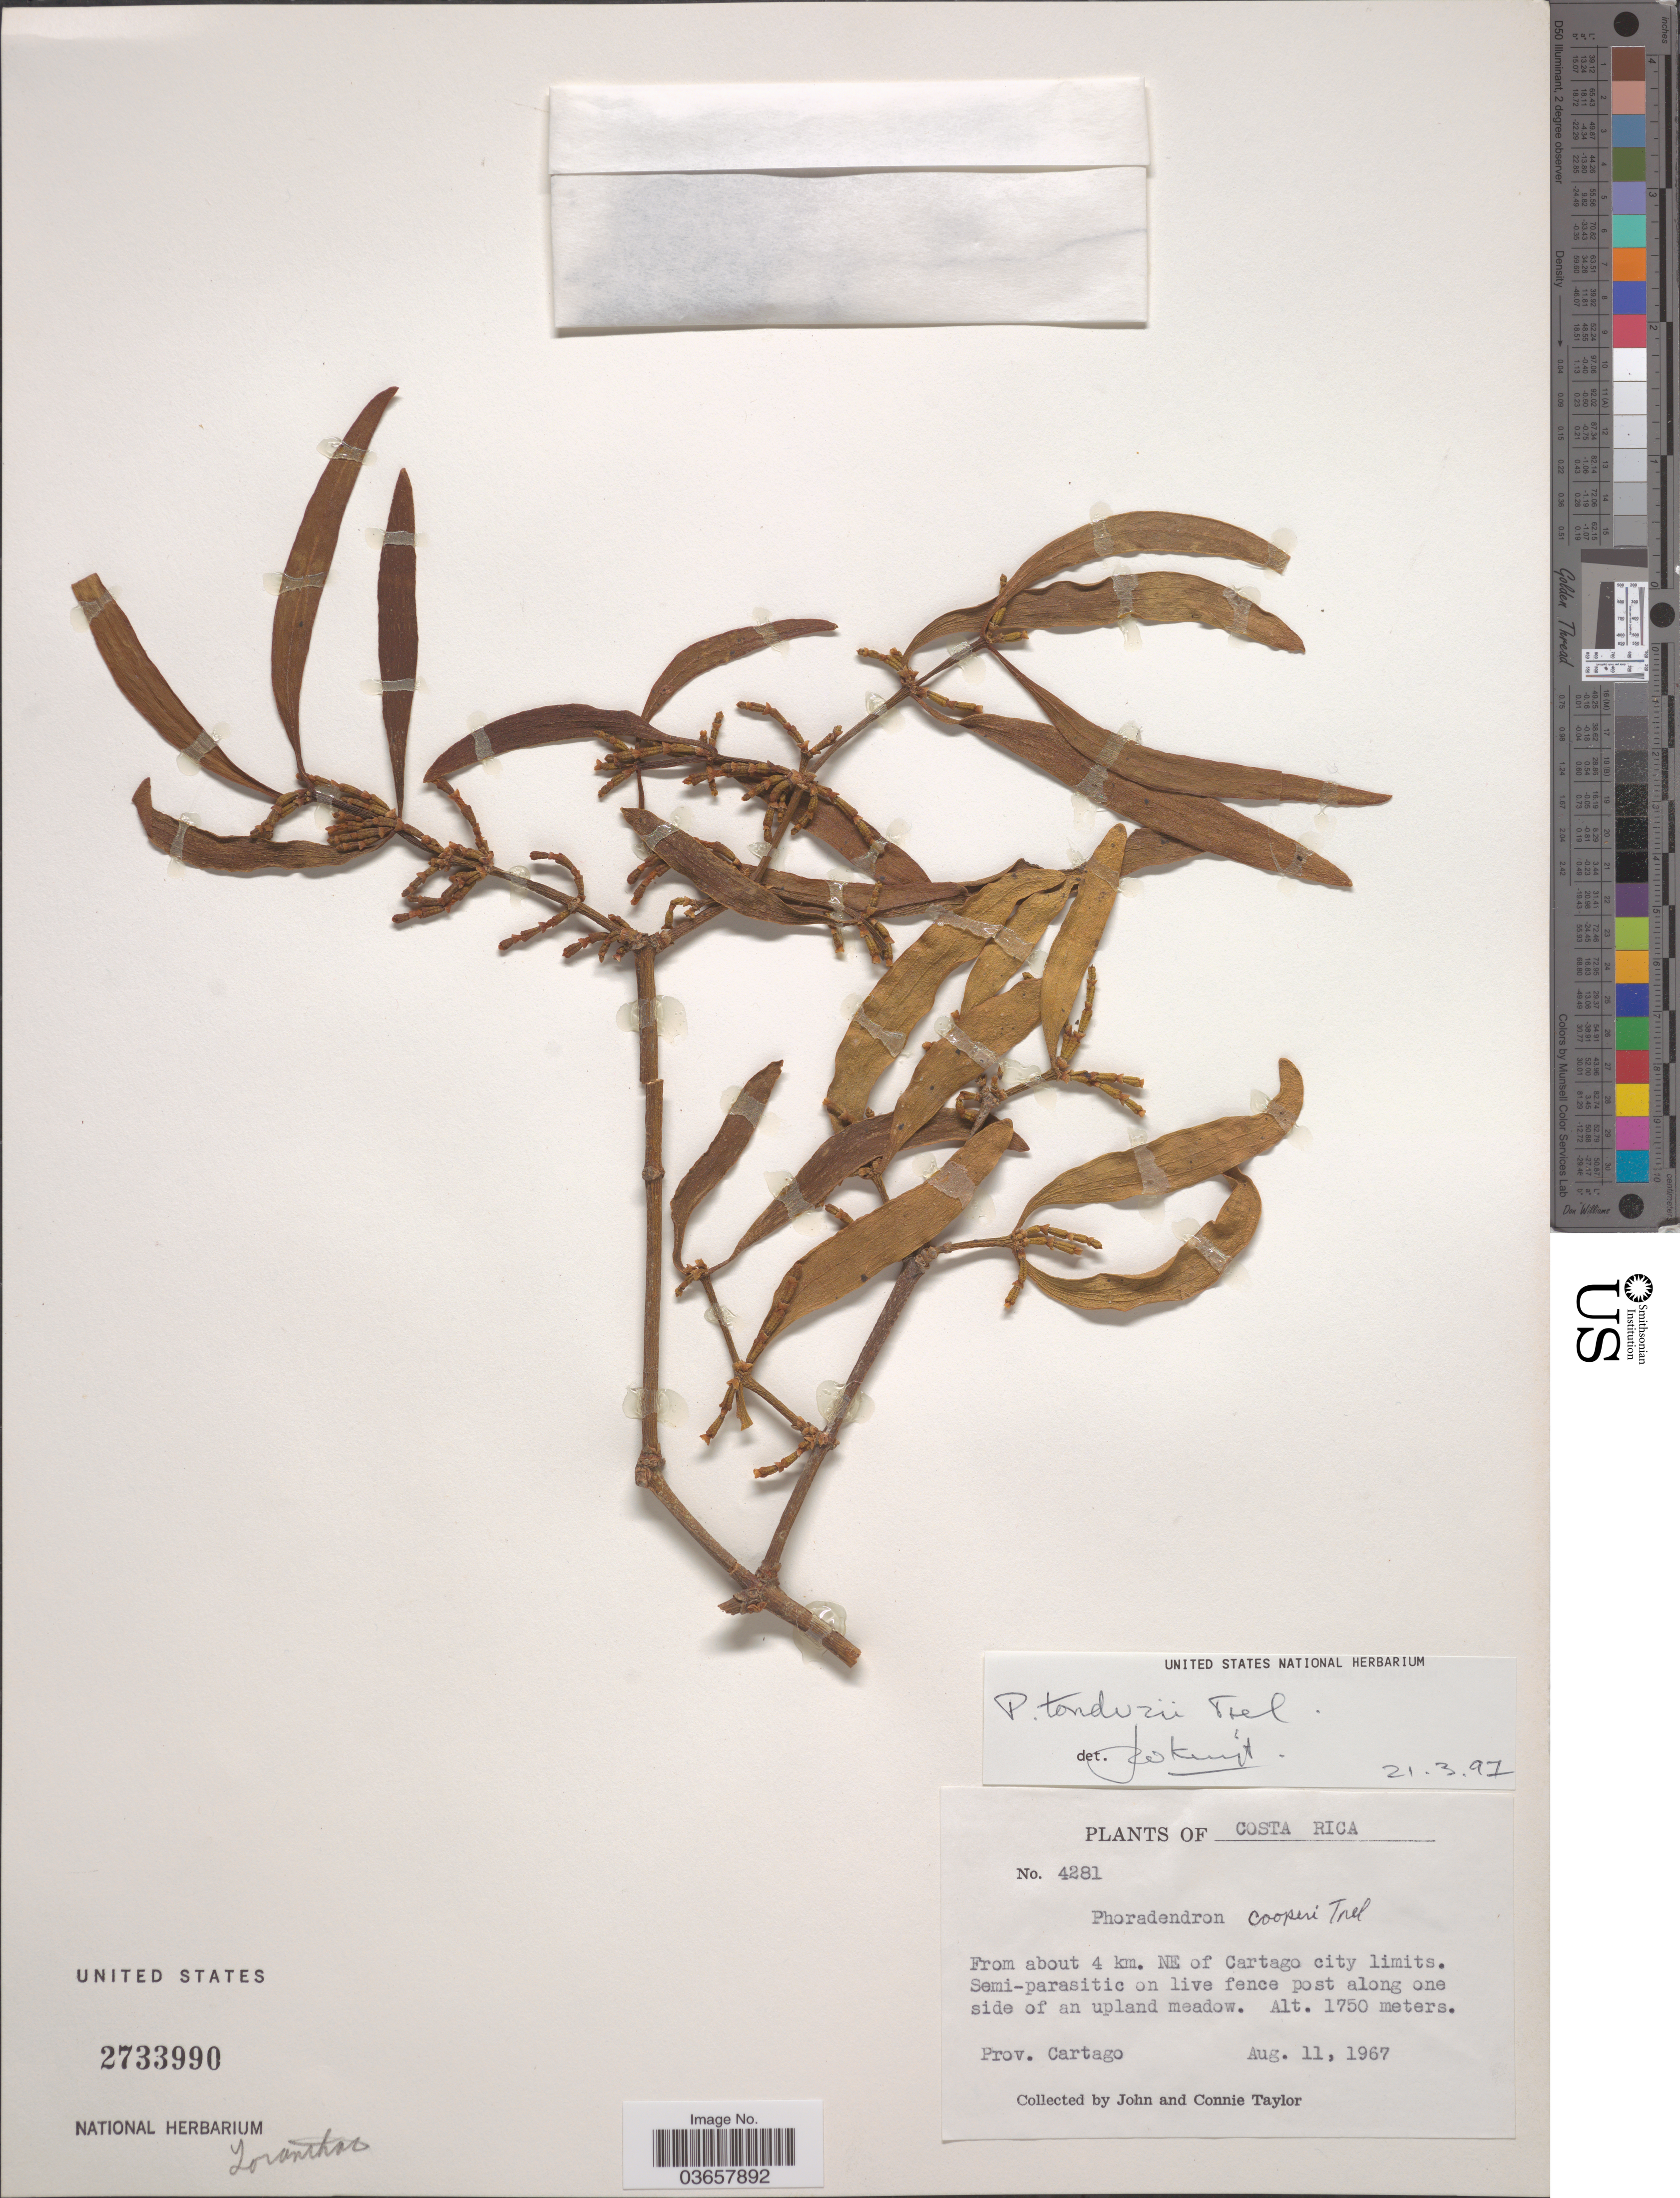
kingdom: Plantae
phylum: Tracheophyta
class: Magnoliopsida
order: Santalales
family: Viscaceae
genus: Phoradendron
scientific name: Phoradendron tonduzii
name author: Trel.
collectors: J. Taylor & C. Taylor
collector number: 4281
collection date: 1967-08-11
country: Costa Rica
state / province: Cartago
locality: From about 4 km. NE of Cartago city limits.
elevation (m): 1750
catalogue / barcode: US 2733990